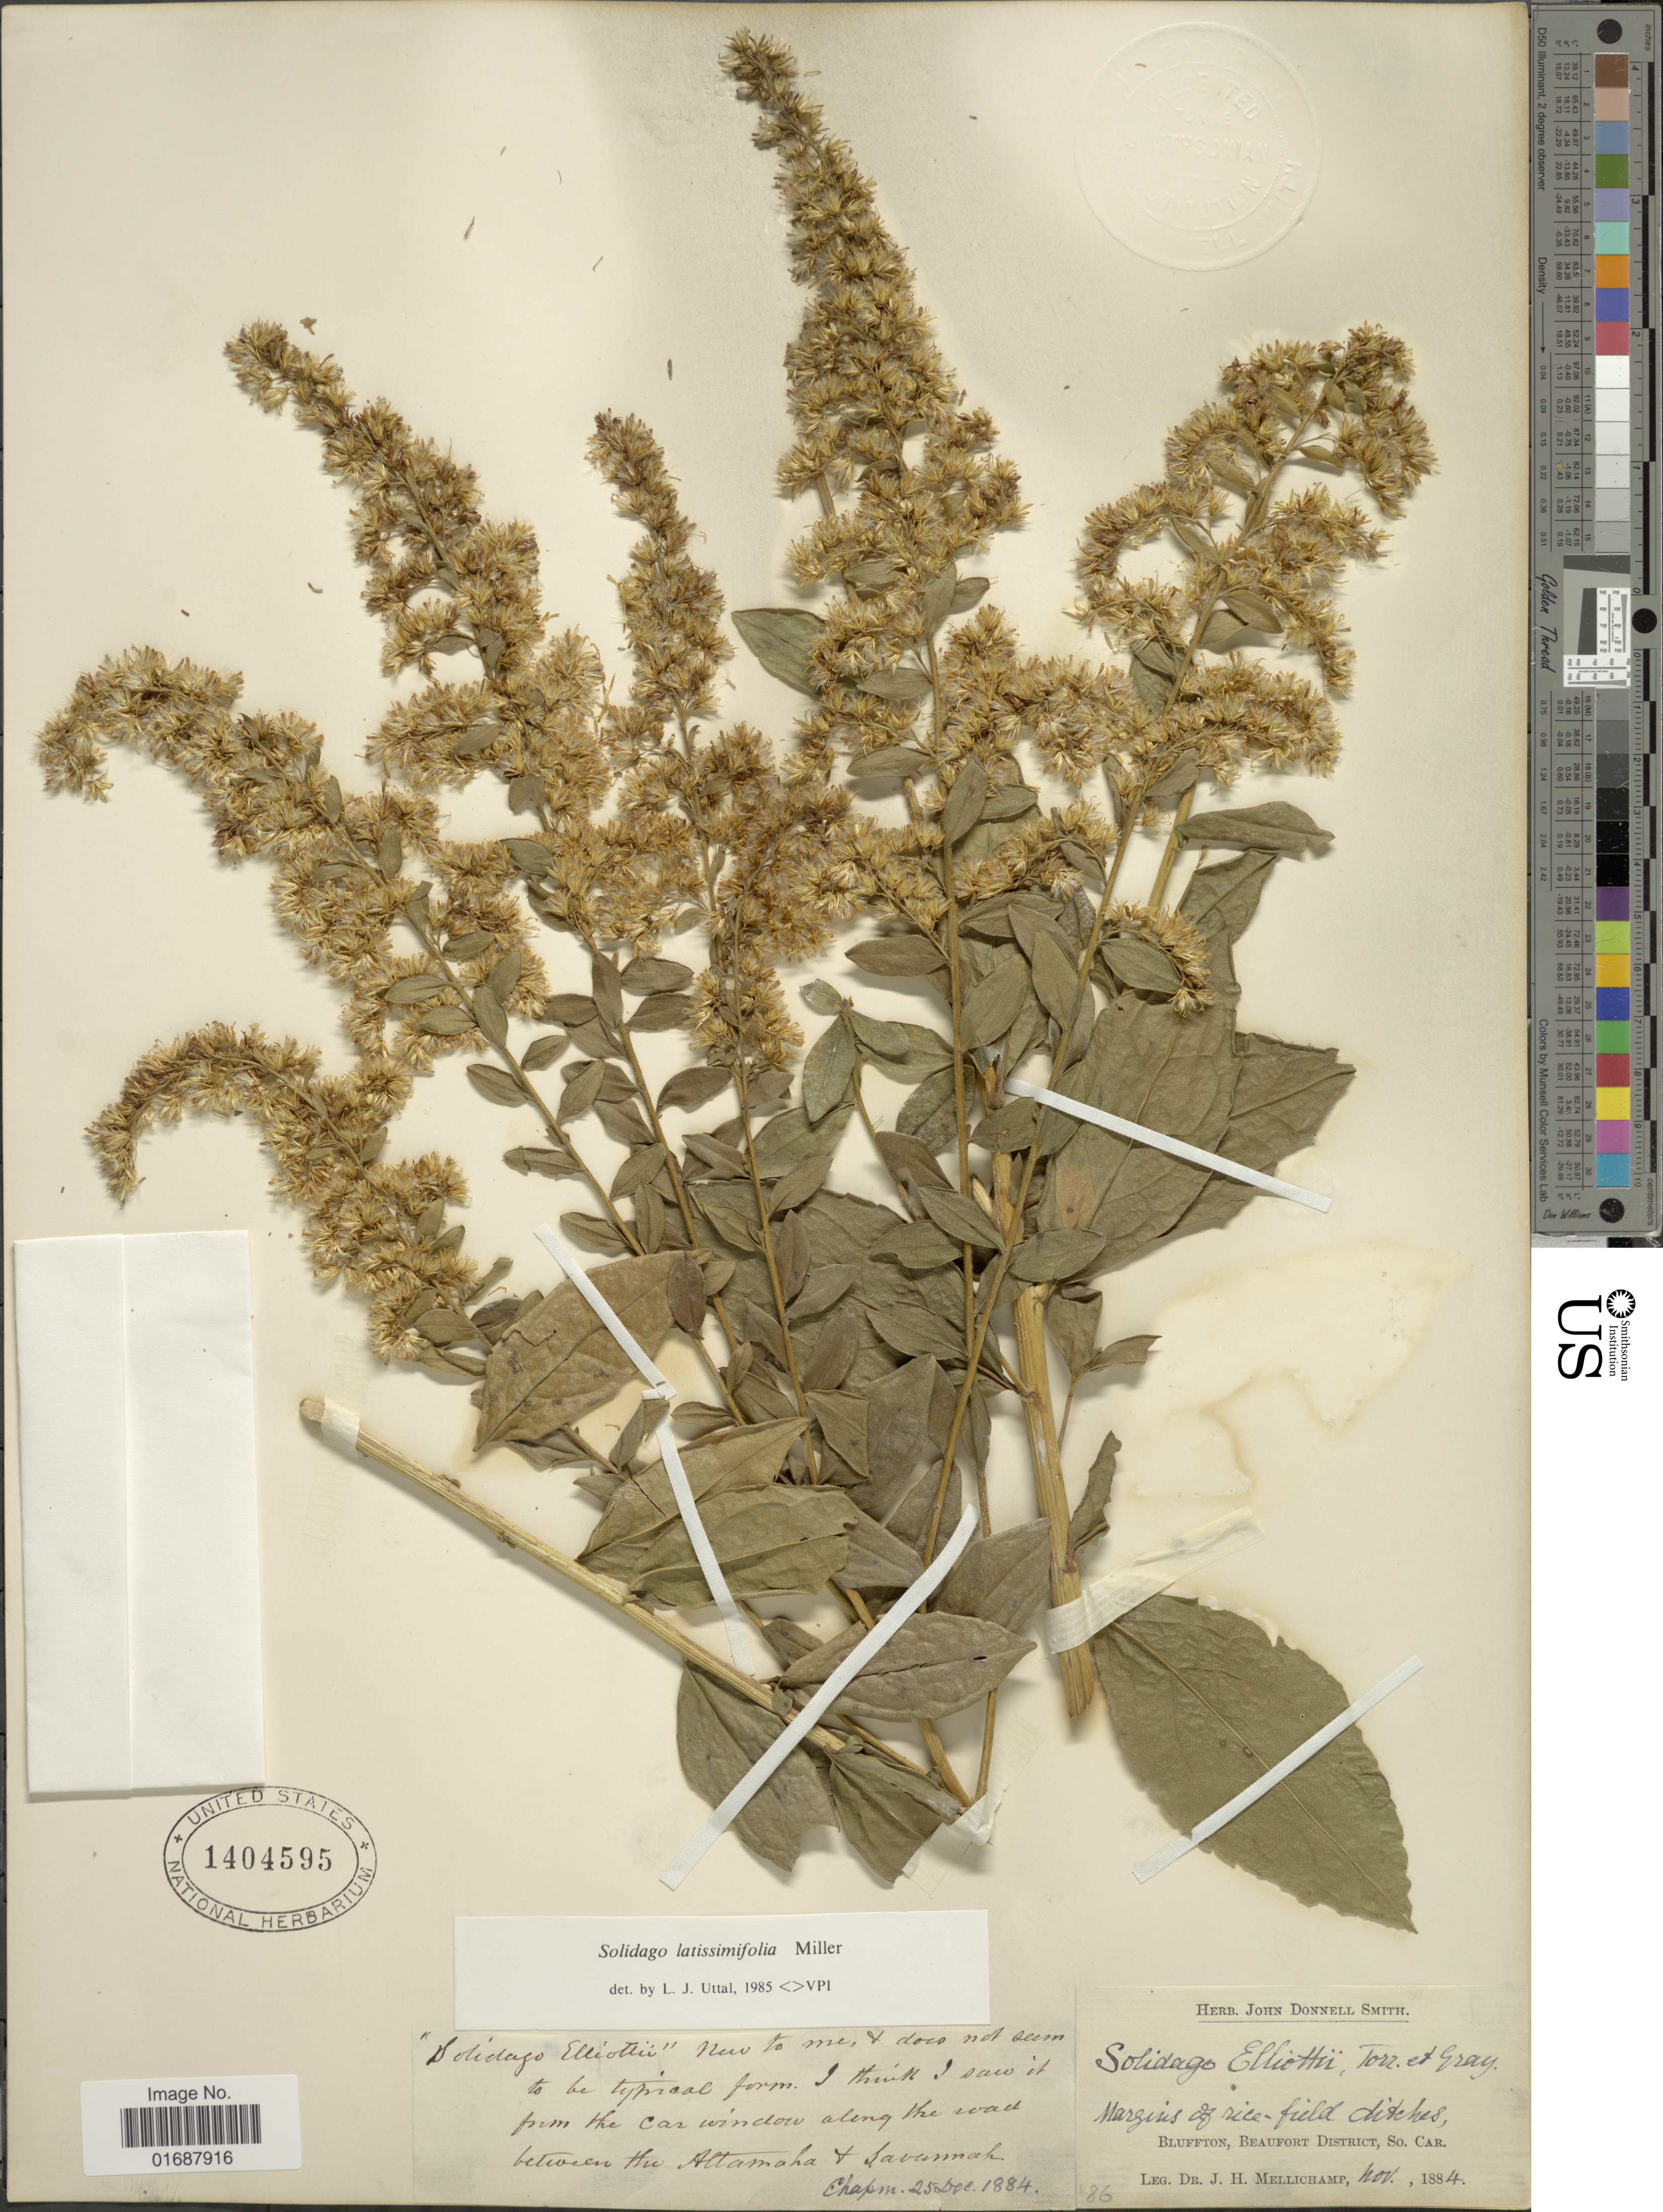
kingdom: Plantae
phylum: Tracheophyta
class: Magnoliopsida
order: Asterales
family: Asteraceae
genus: Solidago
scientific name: Solidago latissimifolia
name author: Mill.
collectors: J. H. Mellichamp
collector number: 86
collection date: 1884-11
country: United States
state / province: South Carolina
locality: Margins of rice-field ditches, Bluffton, Beaufort District, So. Car.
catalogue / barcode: US 1404595